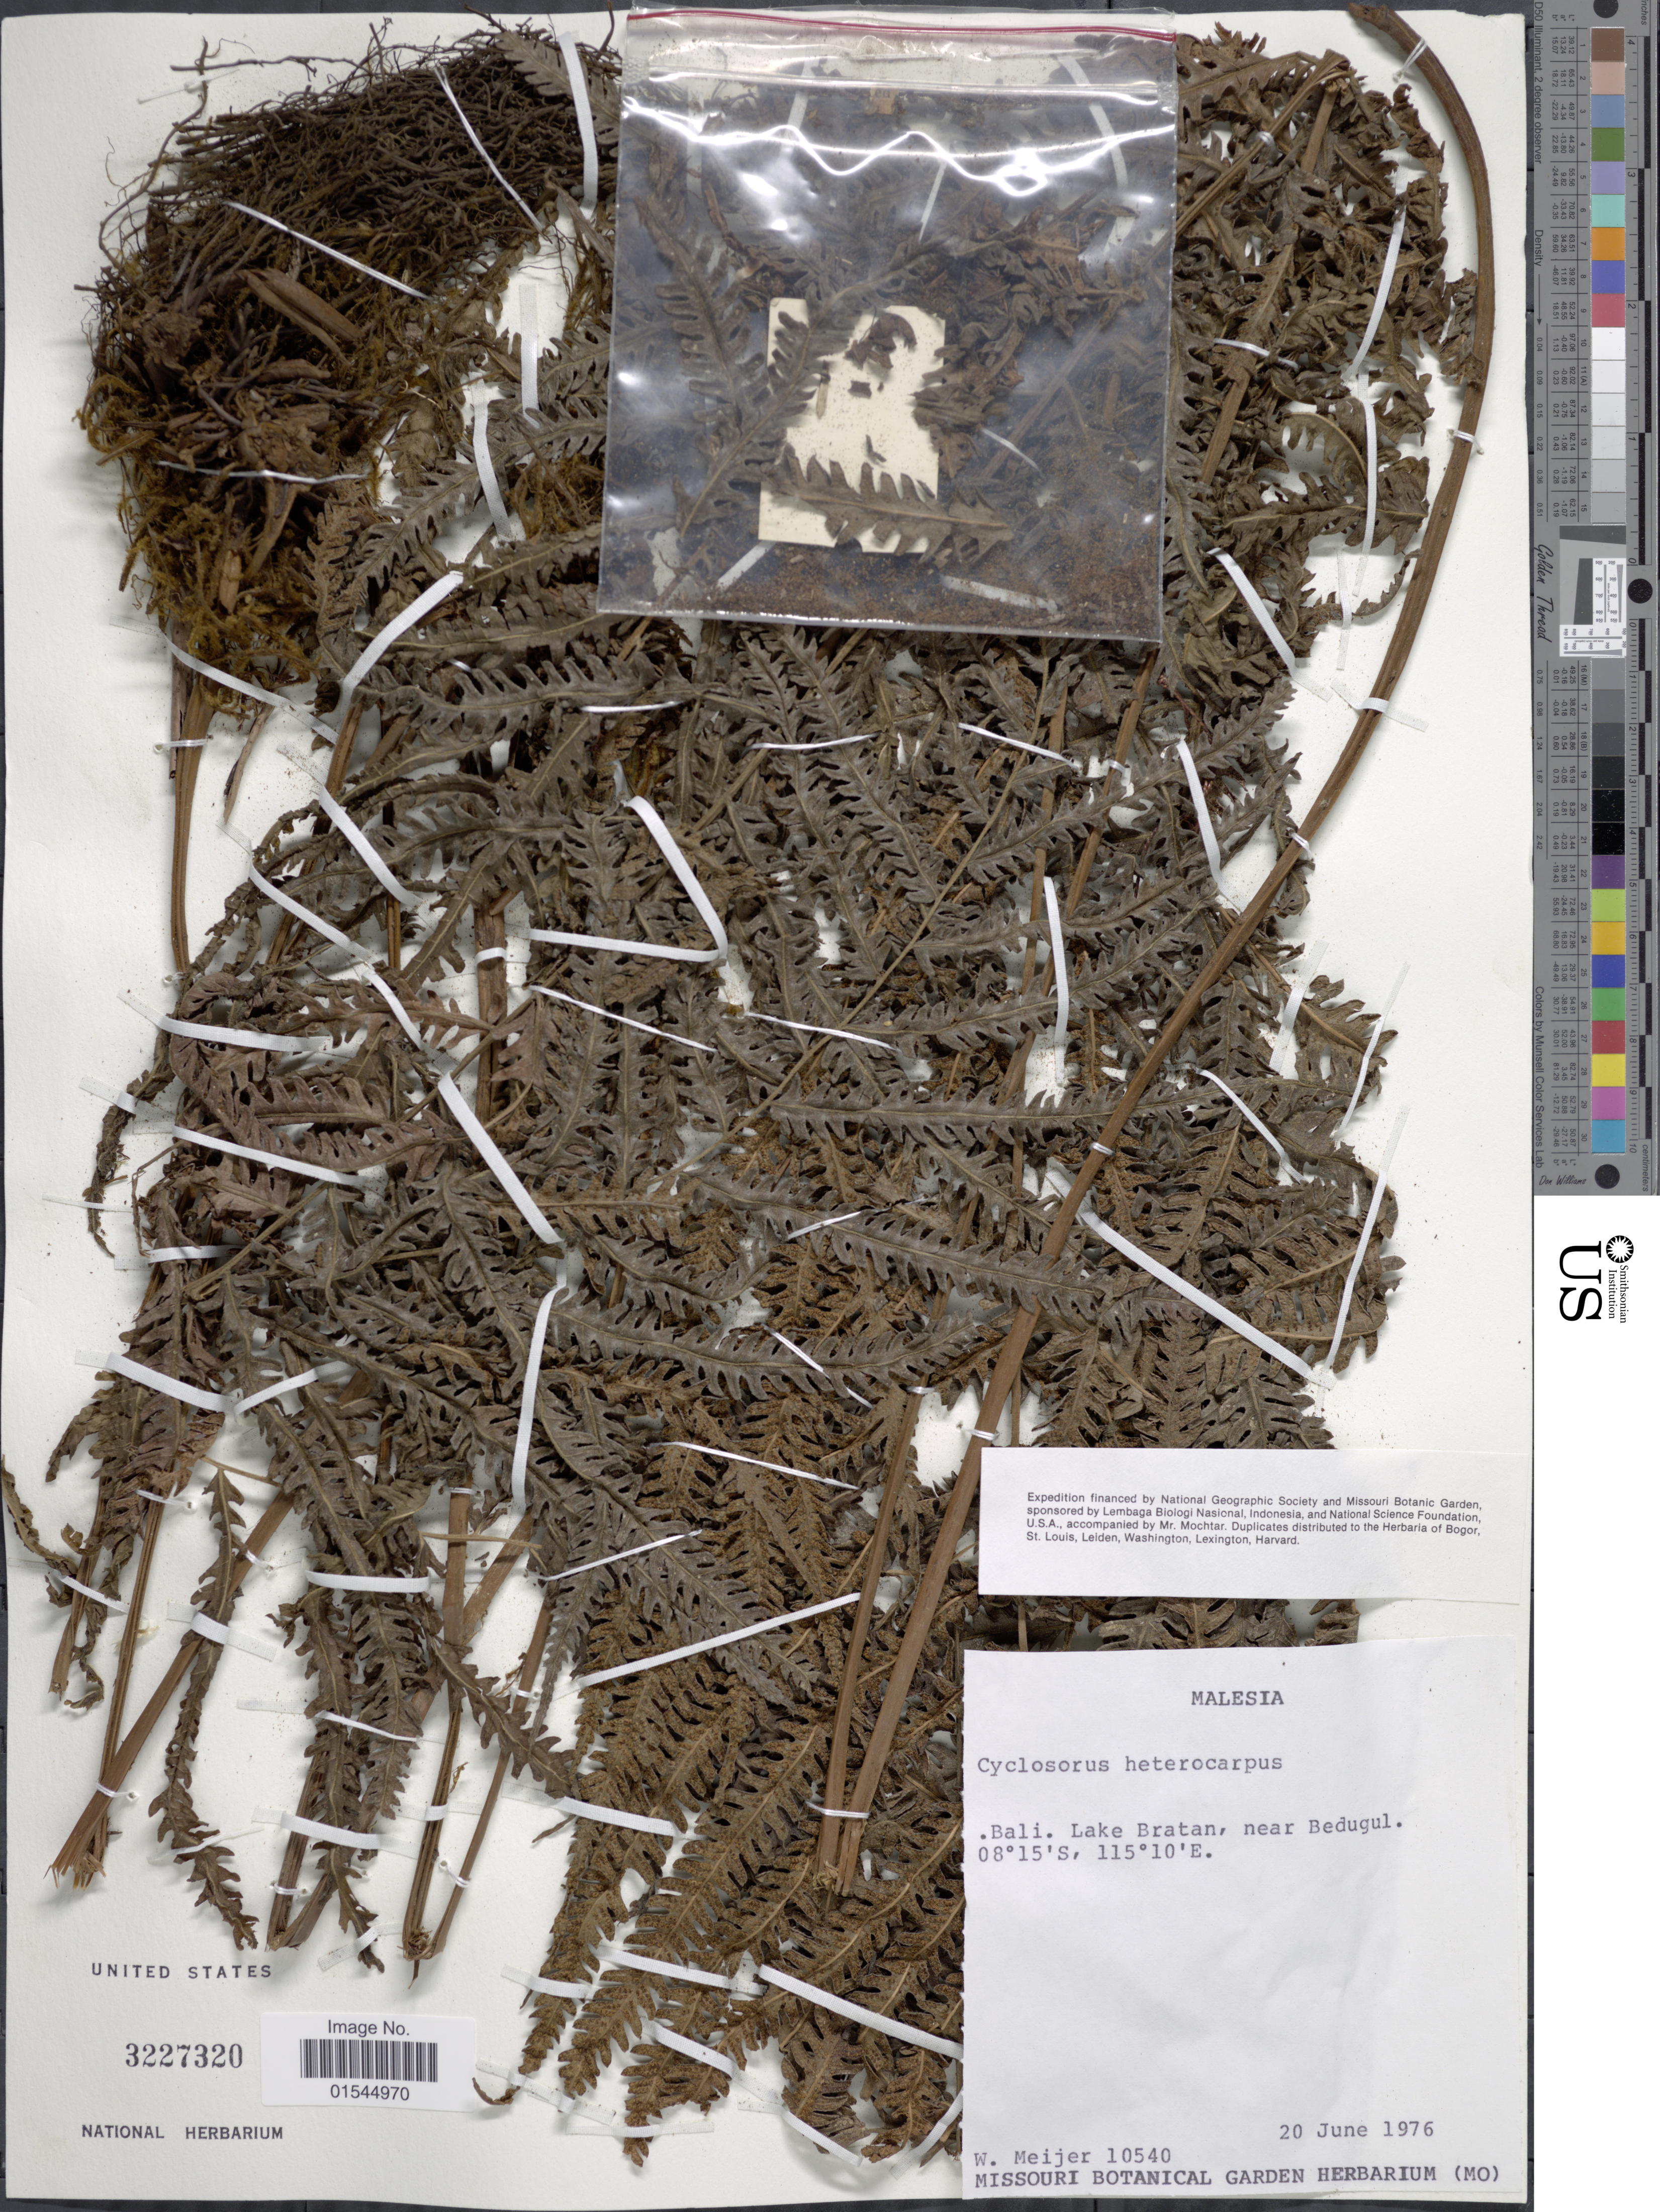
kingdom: Plantae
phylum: Tracheophyta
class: Polypodiopsida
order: Polypodiales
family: Thelypteridaceae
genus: Sphaerostephanos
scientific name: Sphaerostephanos heterocarpus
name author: (Blume) Holttum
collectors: W. Meijer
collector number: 10540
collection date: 1976-06-20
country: Indonesia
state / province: Nusa Tenggara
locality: Bali. Lake Bratan, near Bedugel.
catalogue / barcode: US 3227320